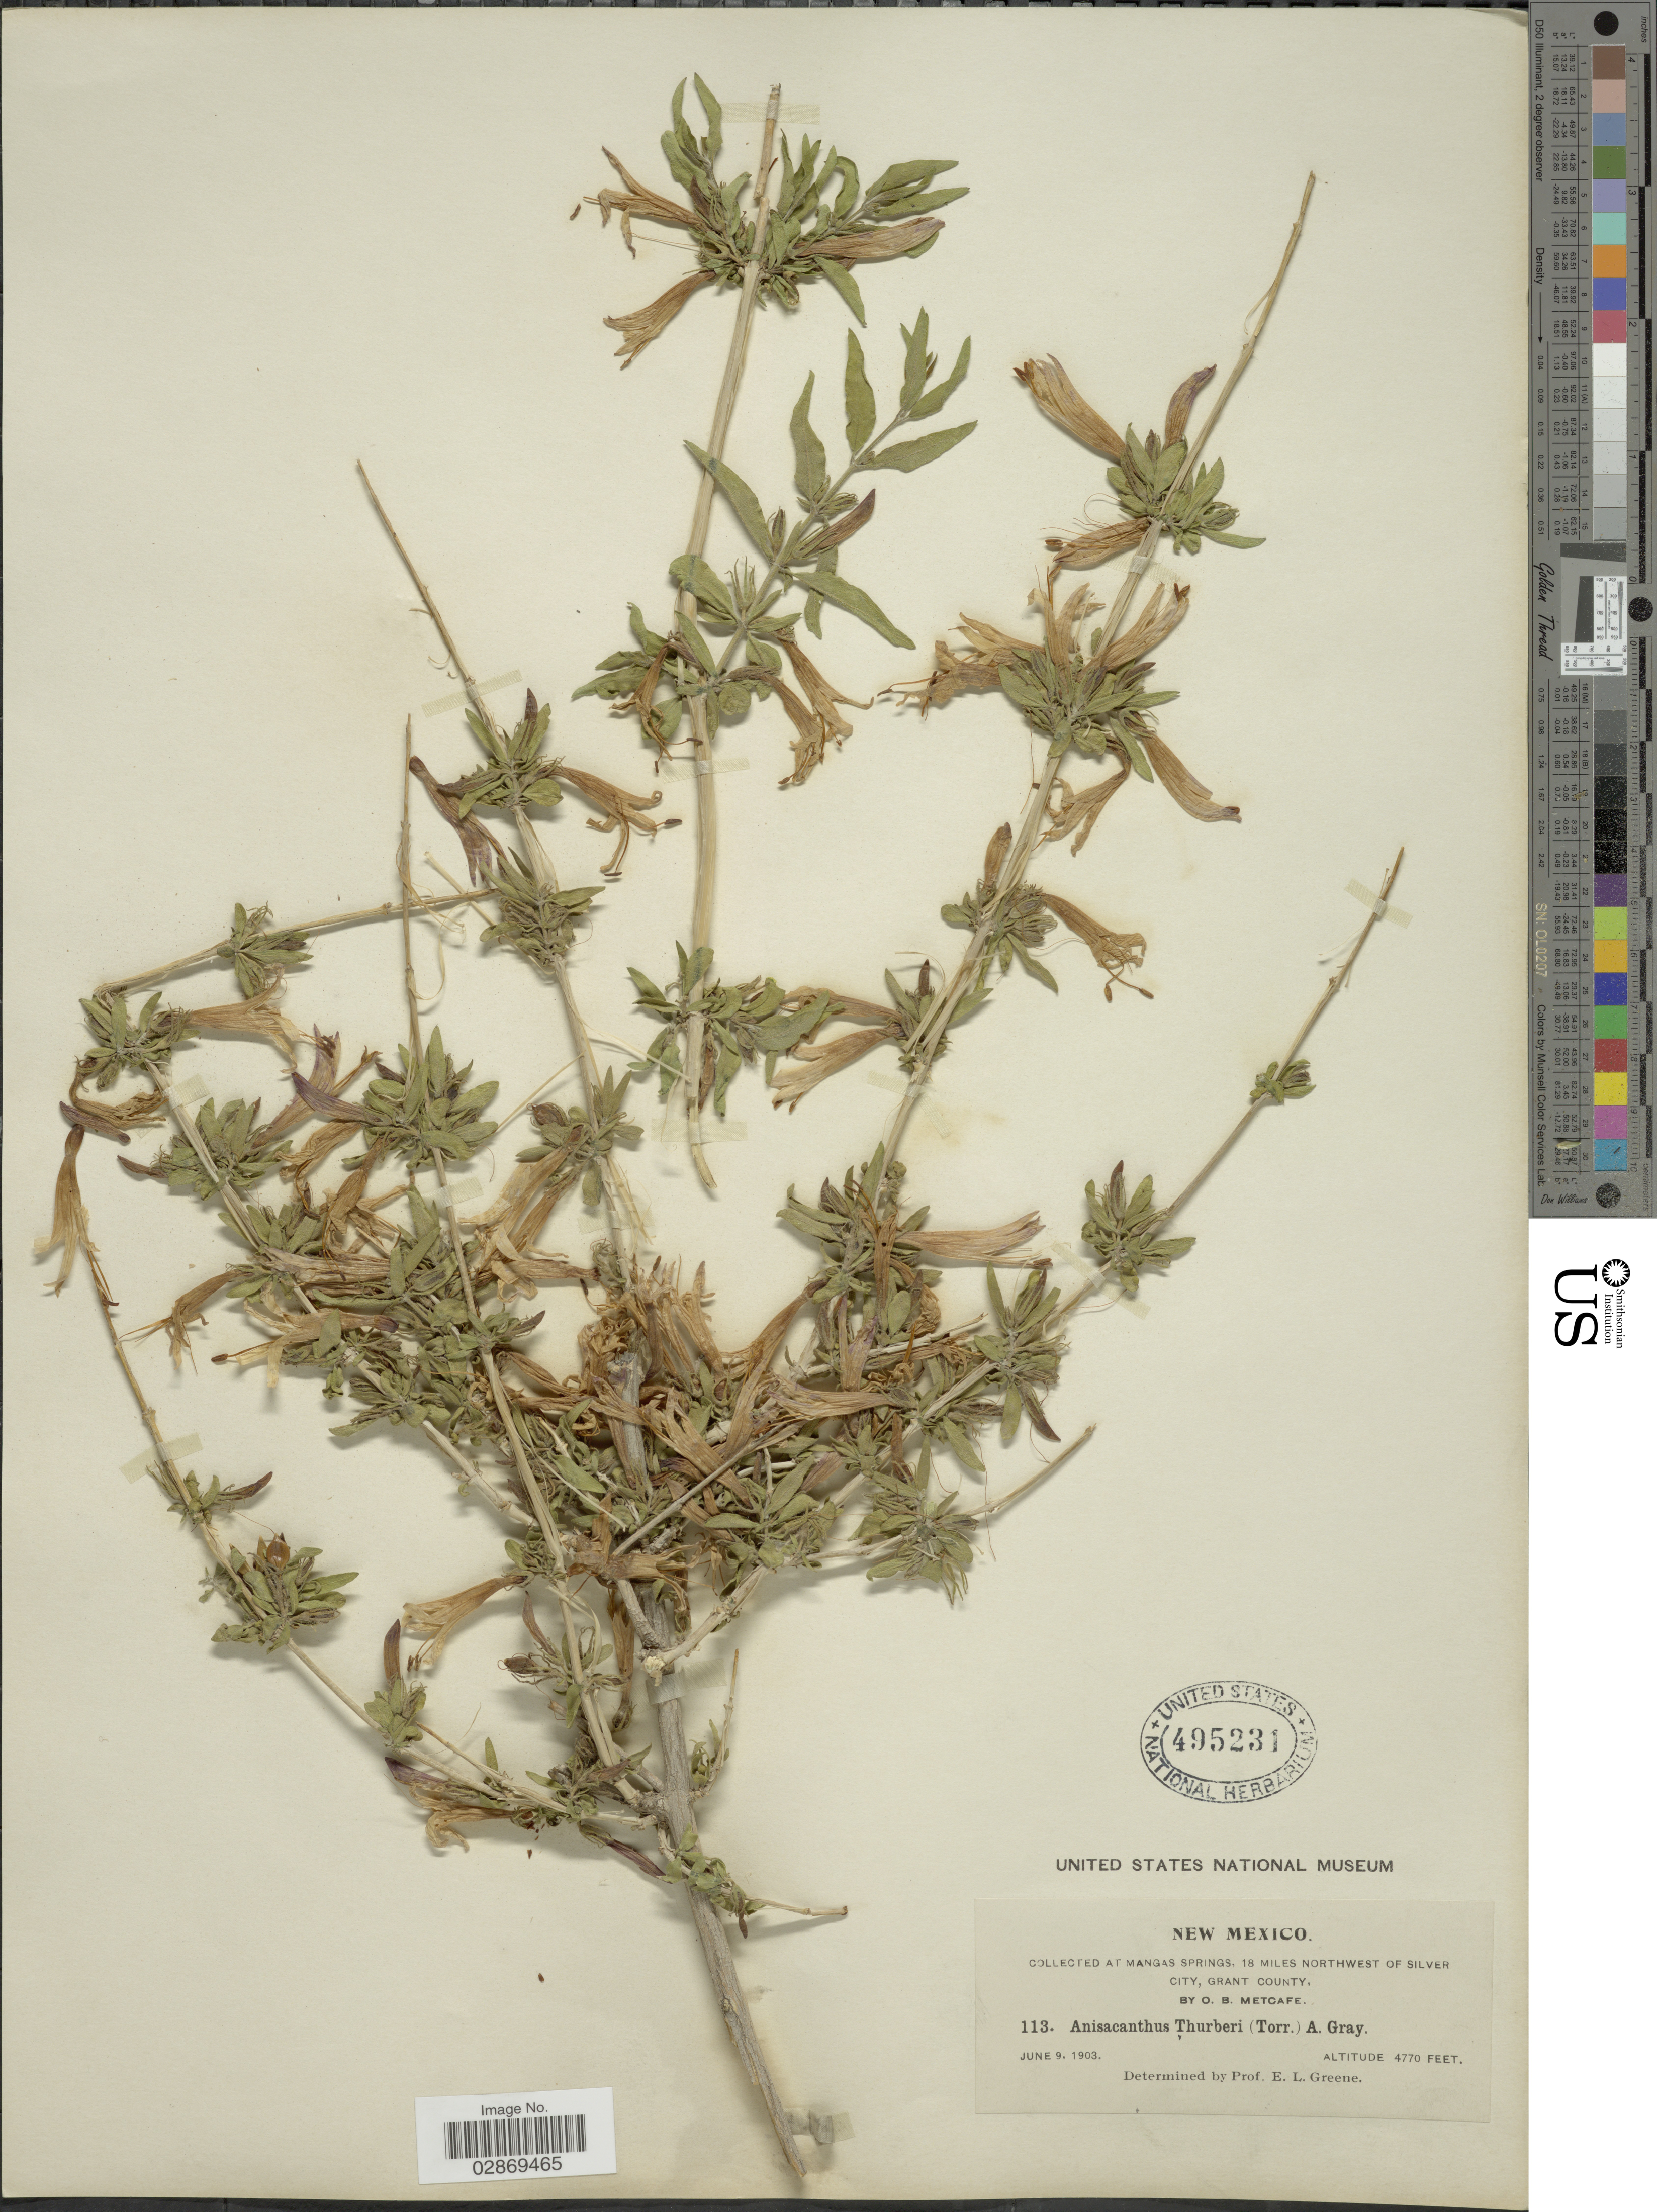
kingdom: Plantae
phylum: Tracheophyta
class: Magnoliopsida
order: Lamiales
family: Acanthaceae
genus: Anisacanthus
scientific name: Anisacanthus thurberi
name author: (Torr.) A. Gray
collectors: O. Metcafe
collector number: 113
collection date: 1903-06-09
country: United States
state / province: New Mexico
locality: At Mangas Springs, 18 miles Northwest of Silver City, Grant County.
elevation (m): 1454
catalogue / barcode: US 495231